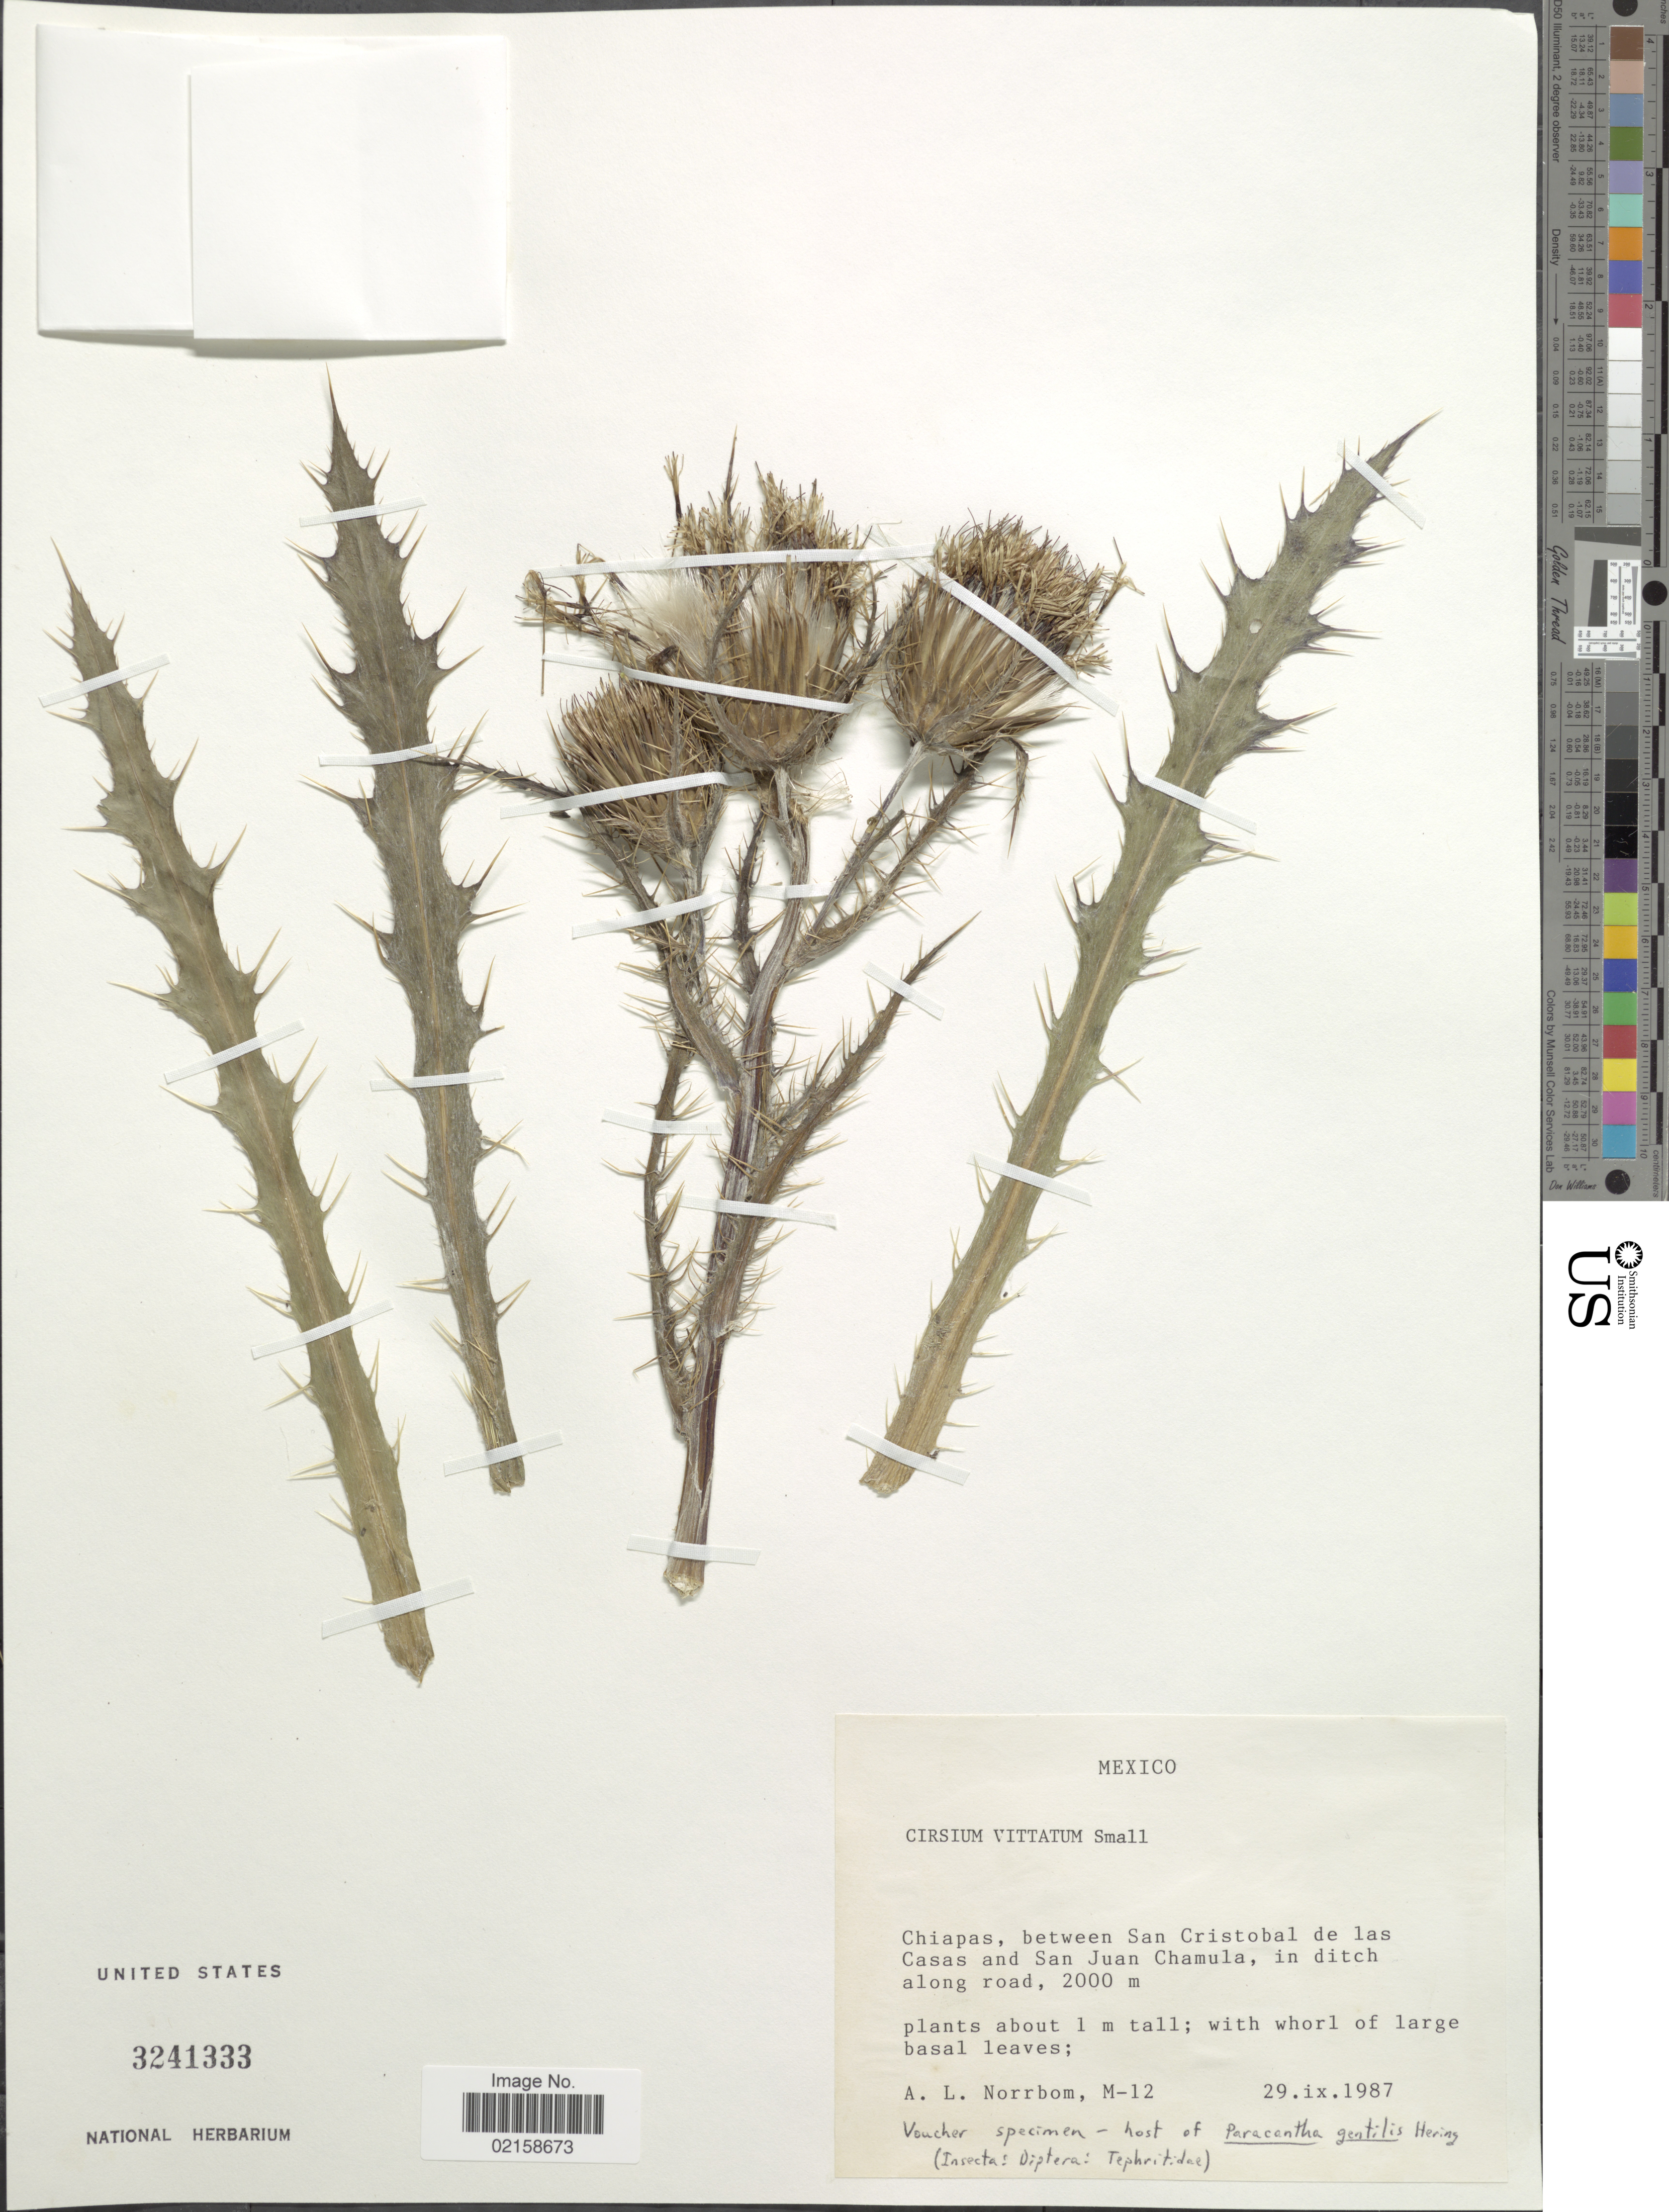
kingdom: Plantae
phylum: Tracheophyta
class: Magnoliopsida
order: Asterales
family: Asteraceae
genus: Cirsium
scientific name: Cirsium horridulum var. vittatum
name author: (Small) R.W. Long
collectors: A. L. Norrbom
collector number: M-12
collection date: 1987-09-29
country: Mexico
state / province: Chiapas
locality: Between San Cristobal de las Casas and San Juan Chamula, in ditch along road.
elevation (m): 2000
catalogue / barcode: US 3241333